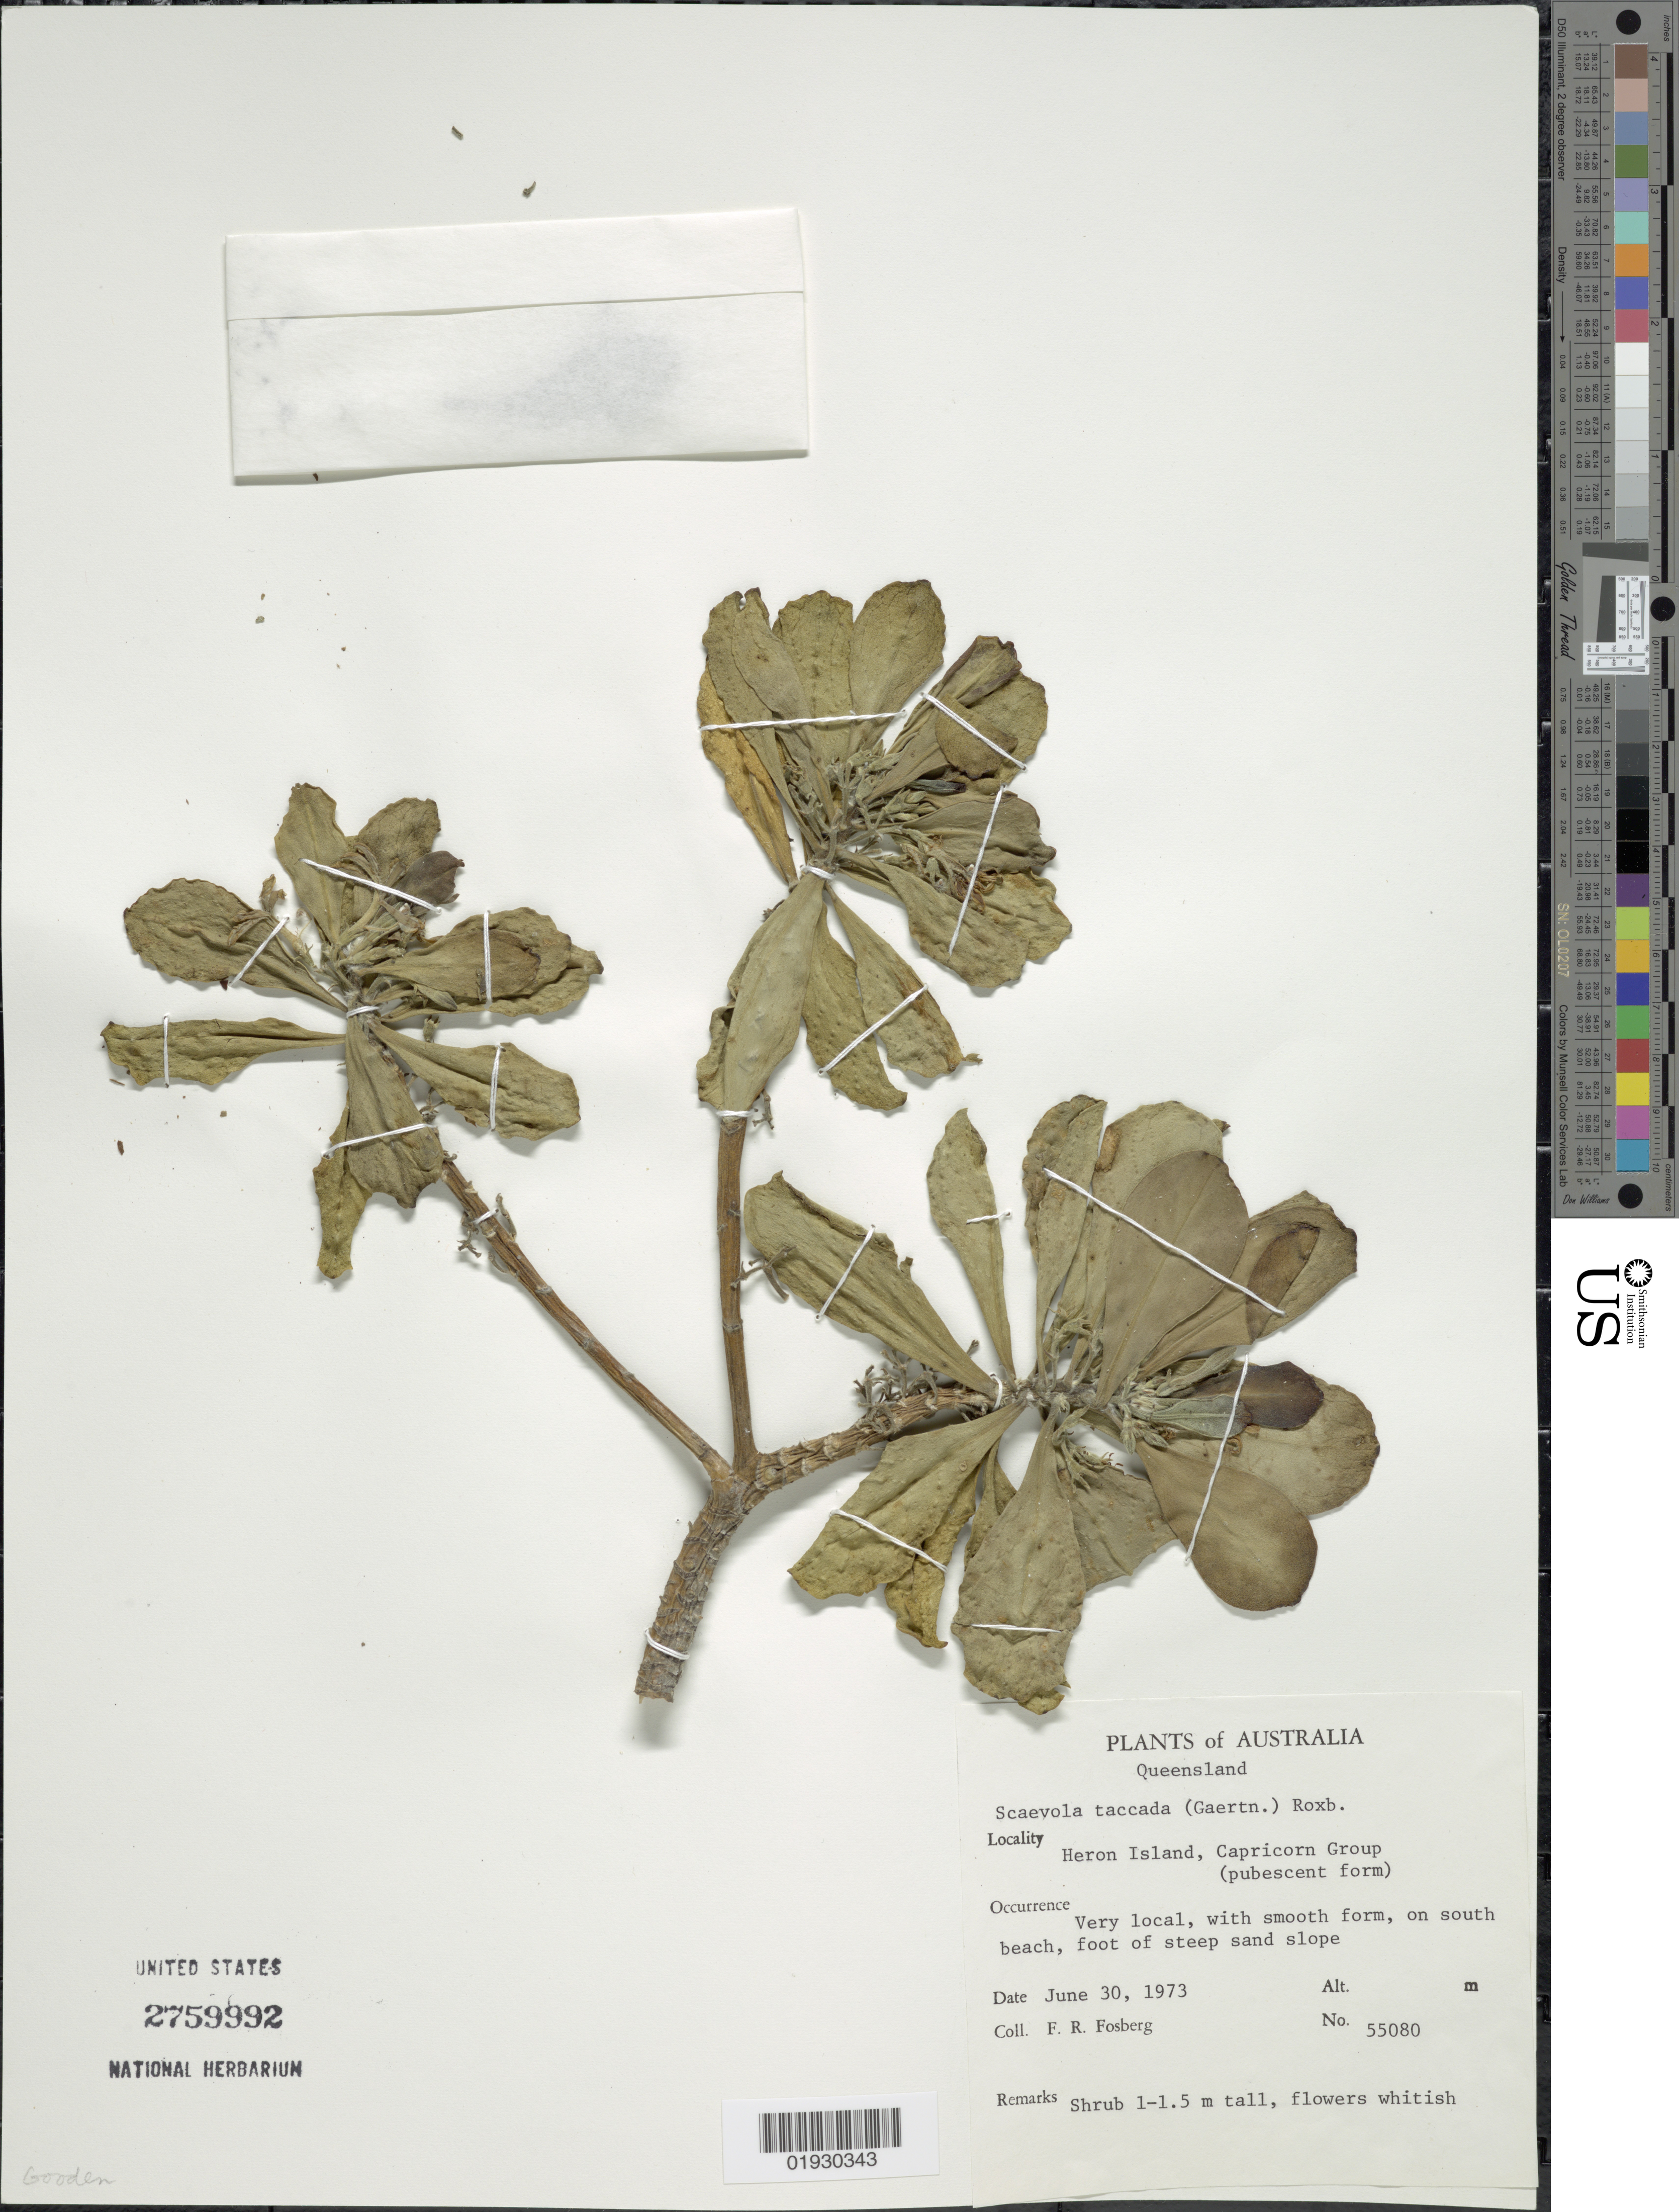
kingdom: Plantae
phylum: Tracheophyta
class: Magnoliopsida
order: Asterales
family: Goodeniaceae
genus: Scaevola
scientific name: Scaevola taccada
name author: (Gaertn.) Roxb.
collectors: F. R. Fosberg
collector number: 55080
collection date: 1973-06-30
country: Australia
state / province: Queensland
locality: Heron Island, Capricorn Group (pubescent form). Very local, with smooth form, on south beach, foot of steep sand slope.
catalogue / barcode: US 2759992